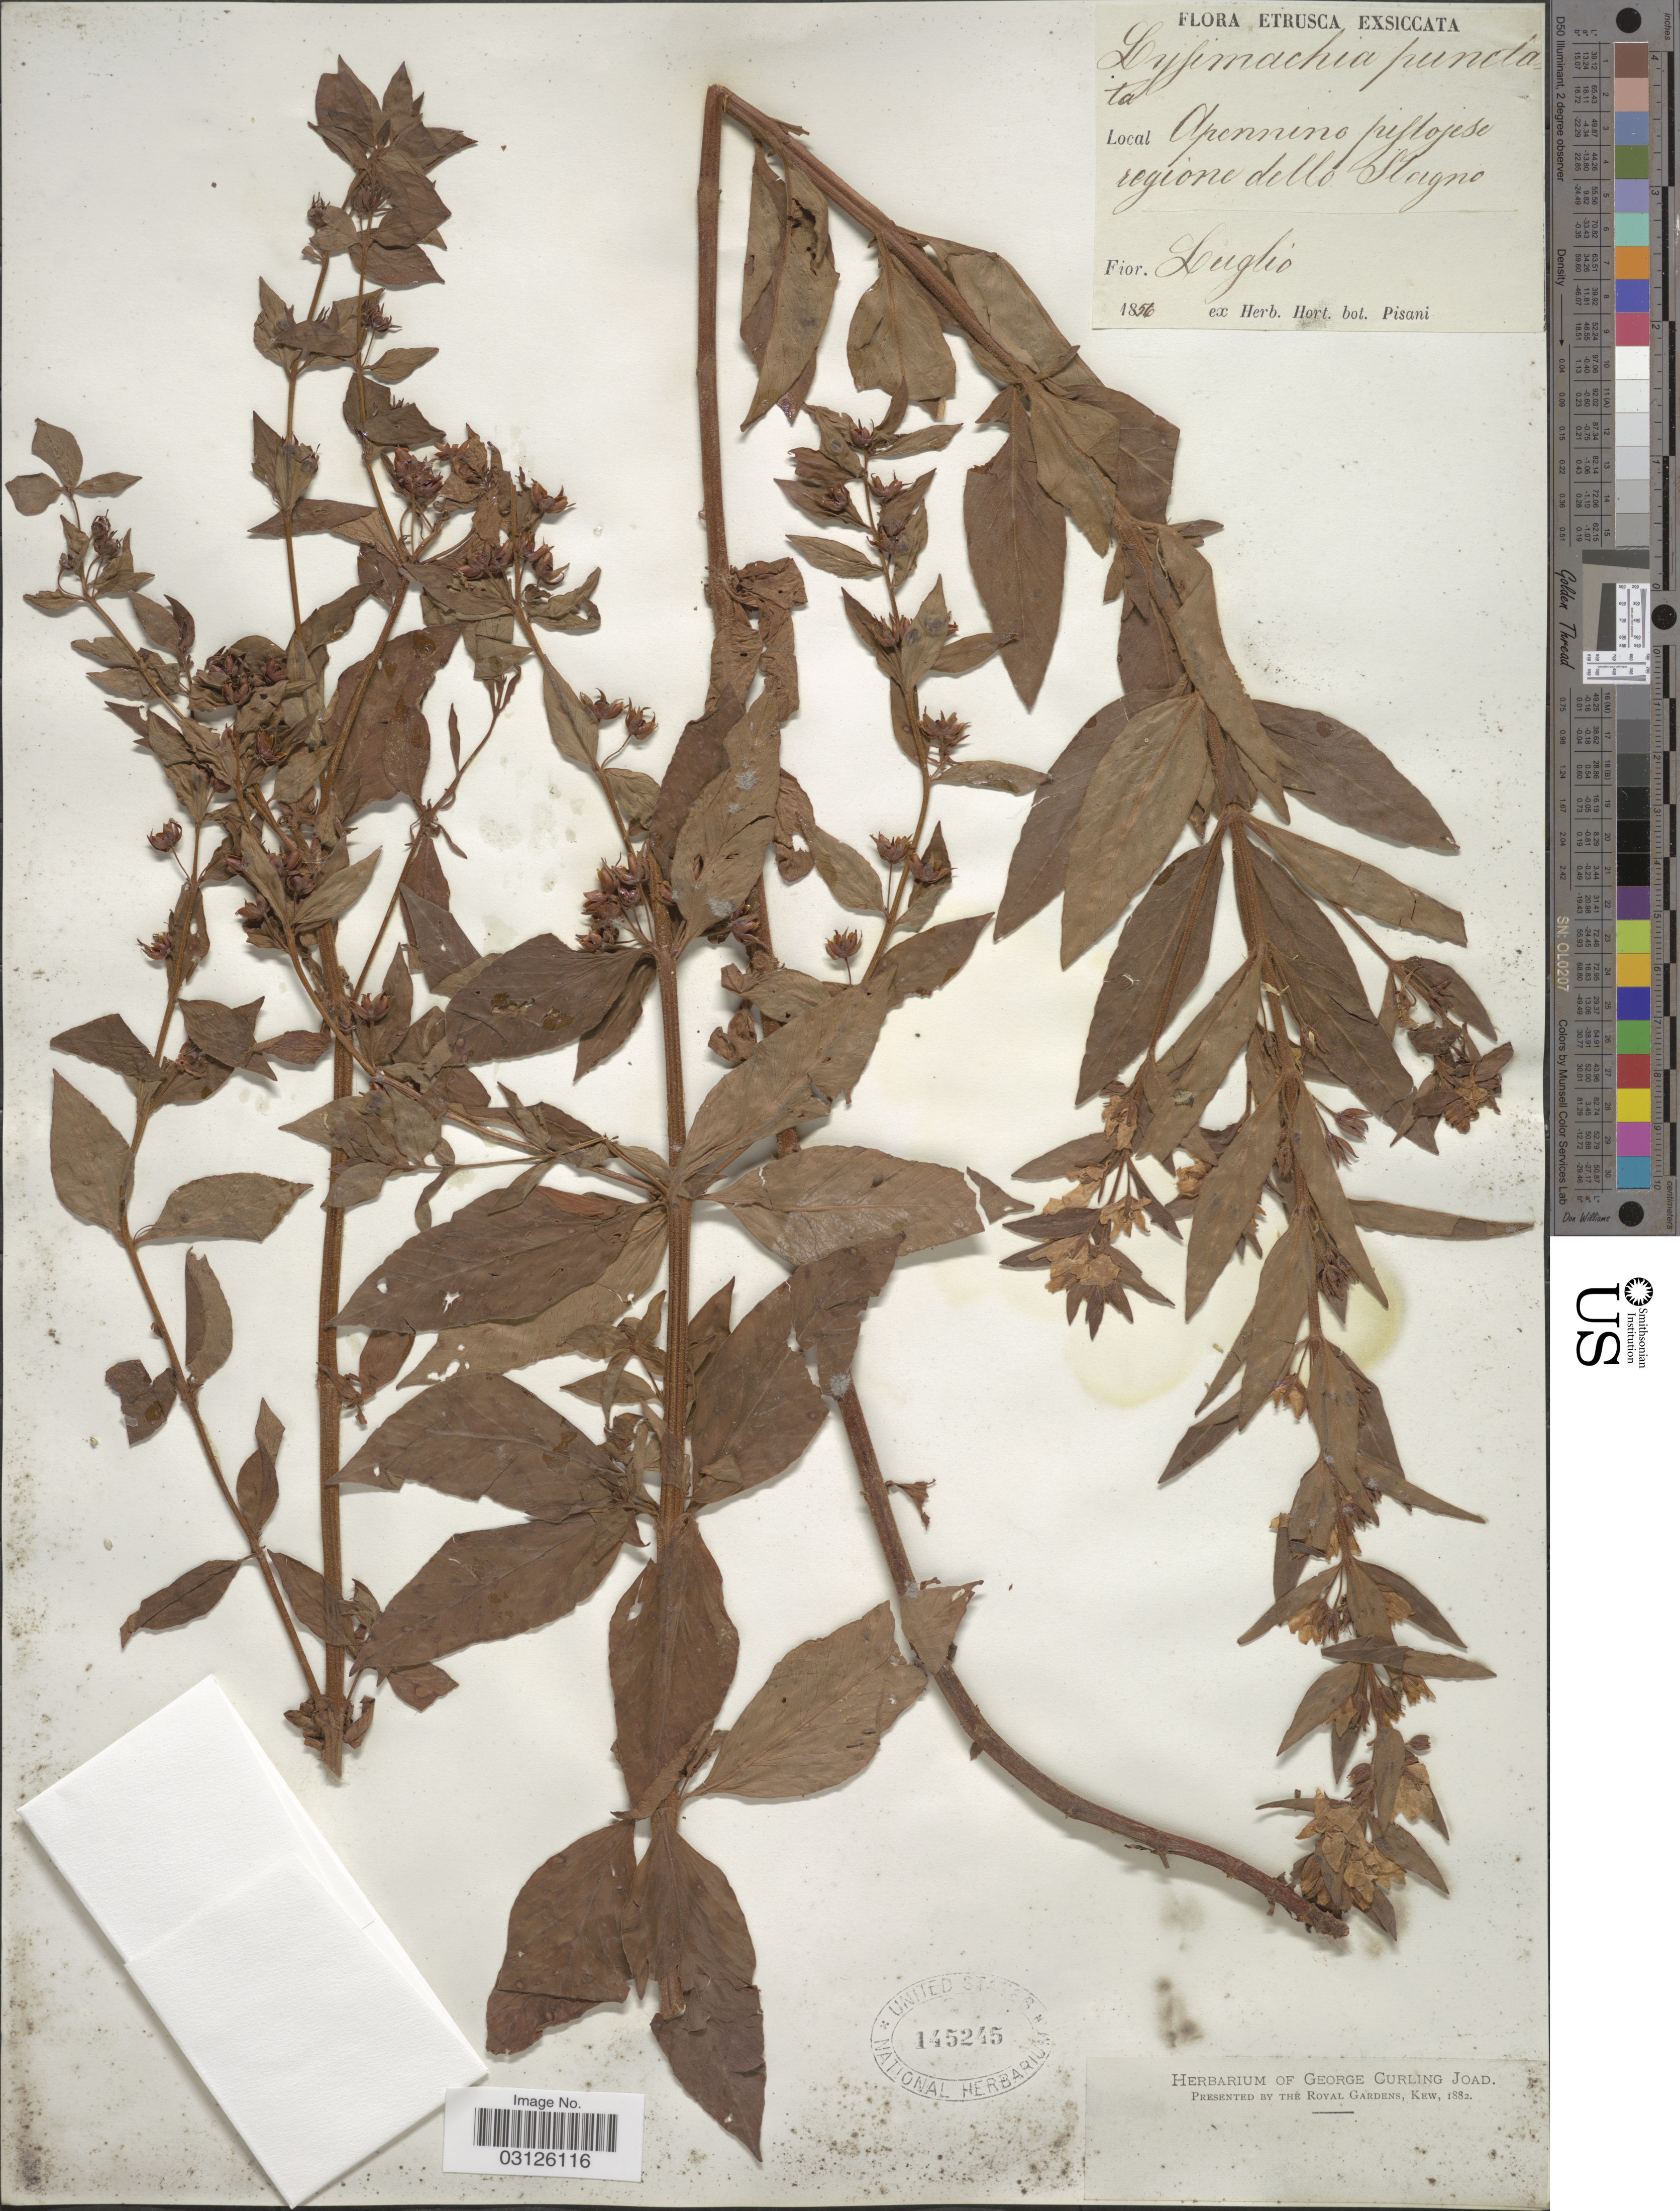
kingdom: Plantae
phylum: Tracheophyta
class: Magnoliopsida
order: Ericales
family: Primulaceae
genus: Lysimachia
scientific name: Lysimachia punctata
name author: L.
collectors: ex herb. Hort. Bot. Pisani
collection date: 1856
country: Italy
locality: Etrusca. Apennino pissojese regione dello Stagno. Fior. Luglio.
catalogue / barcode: US 145245